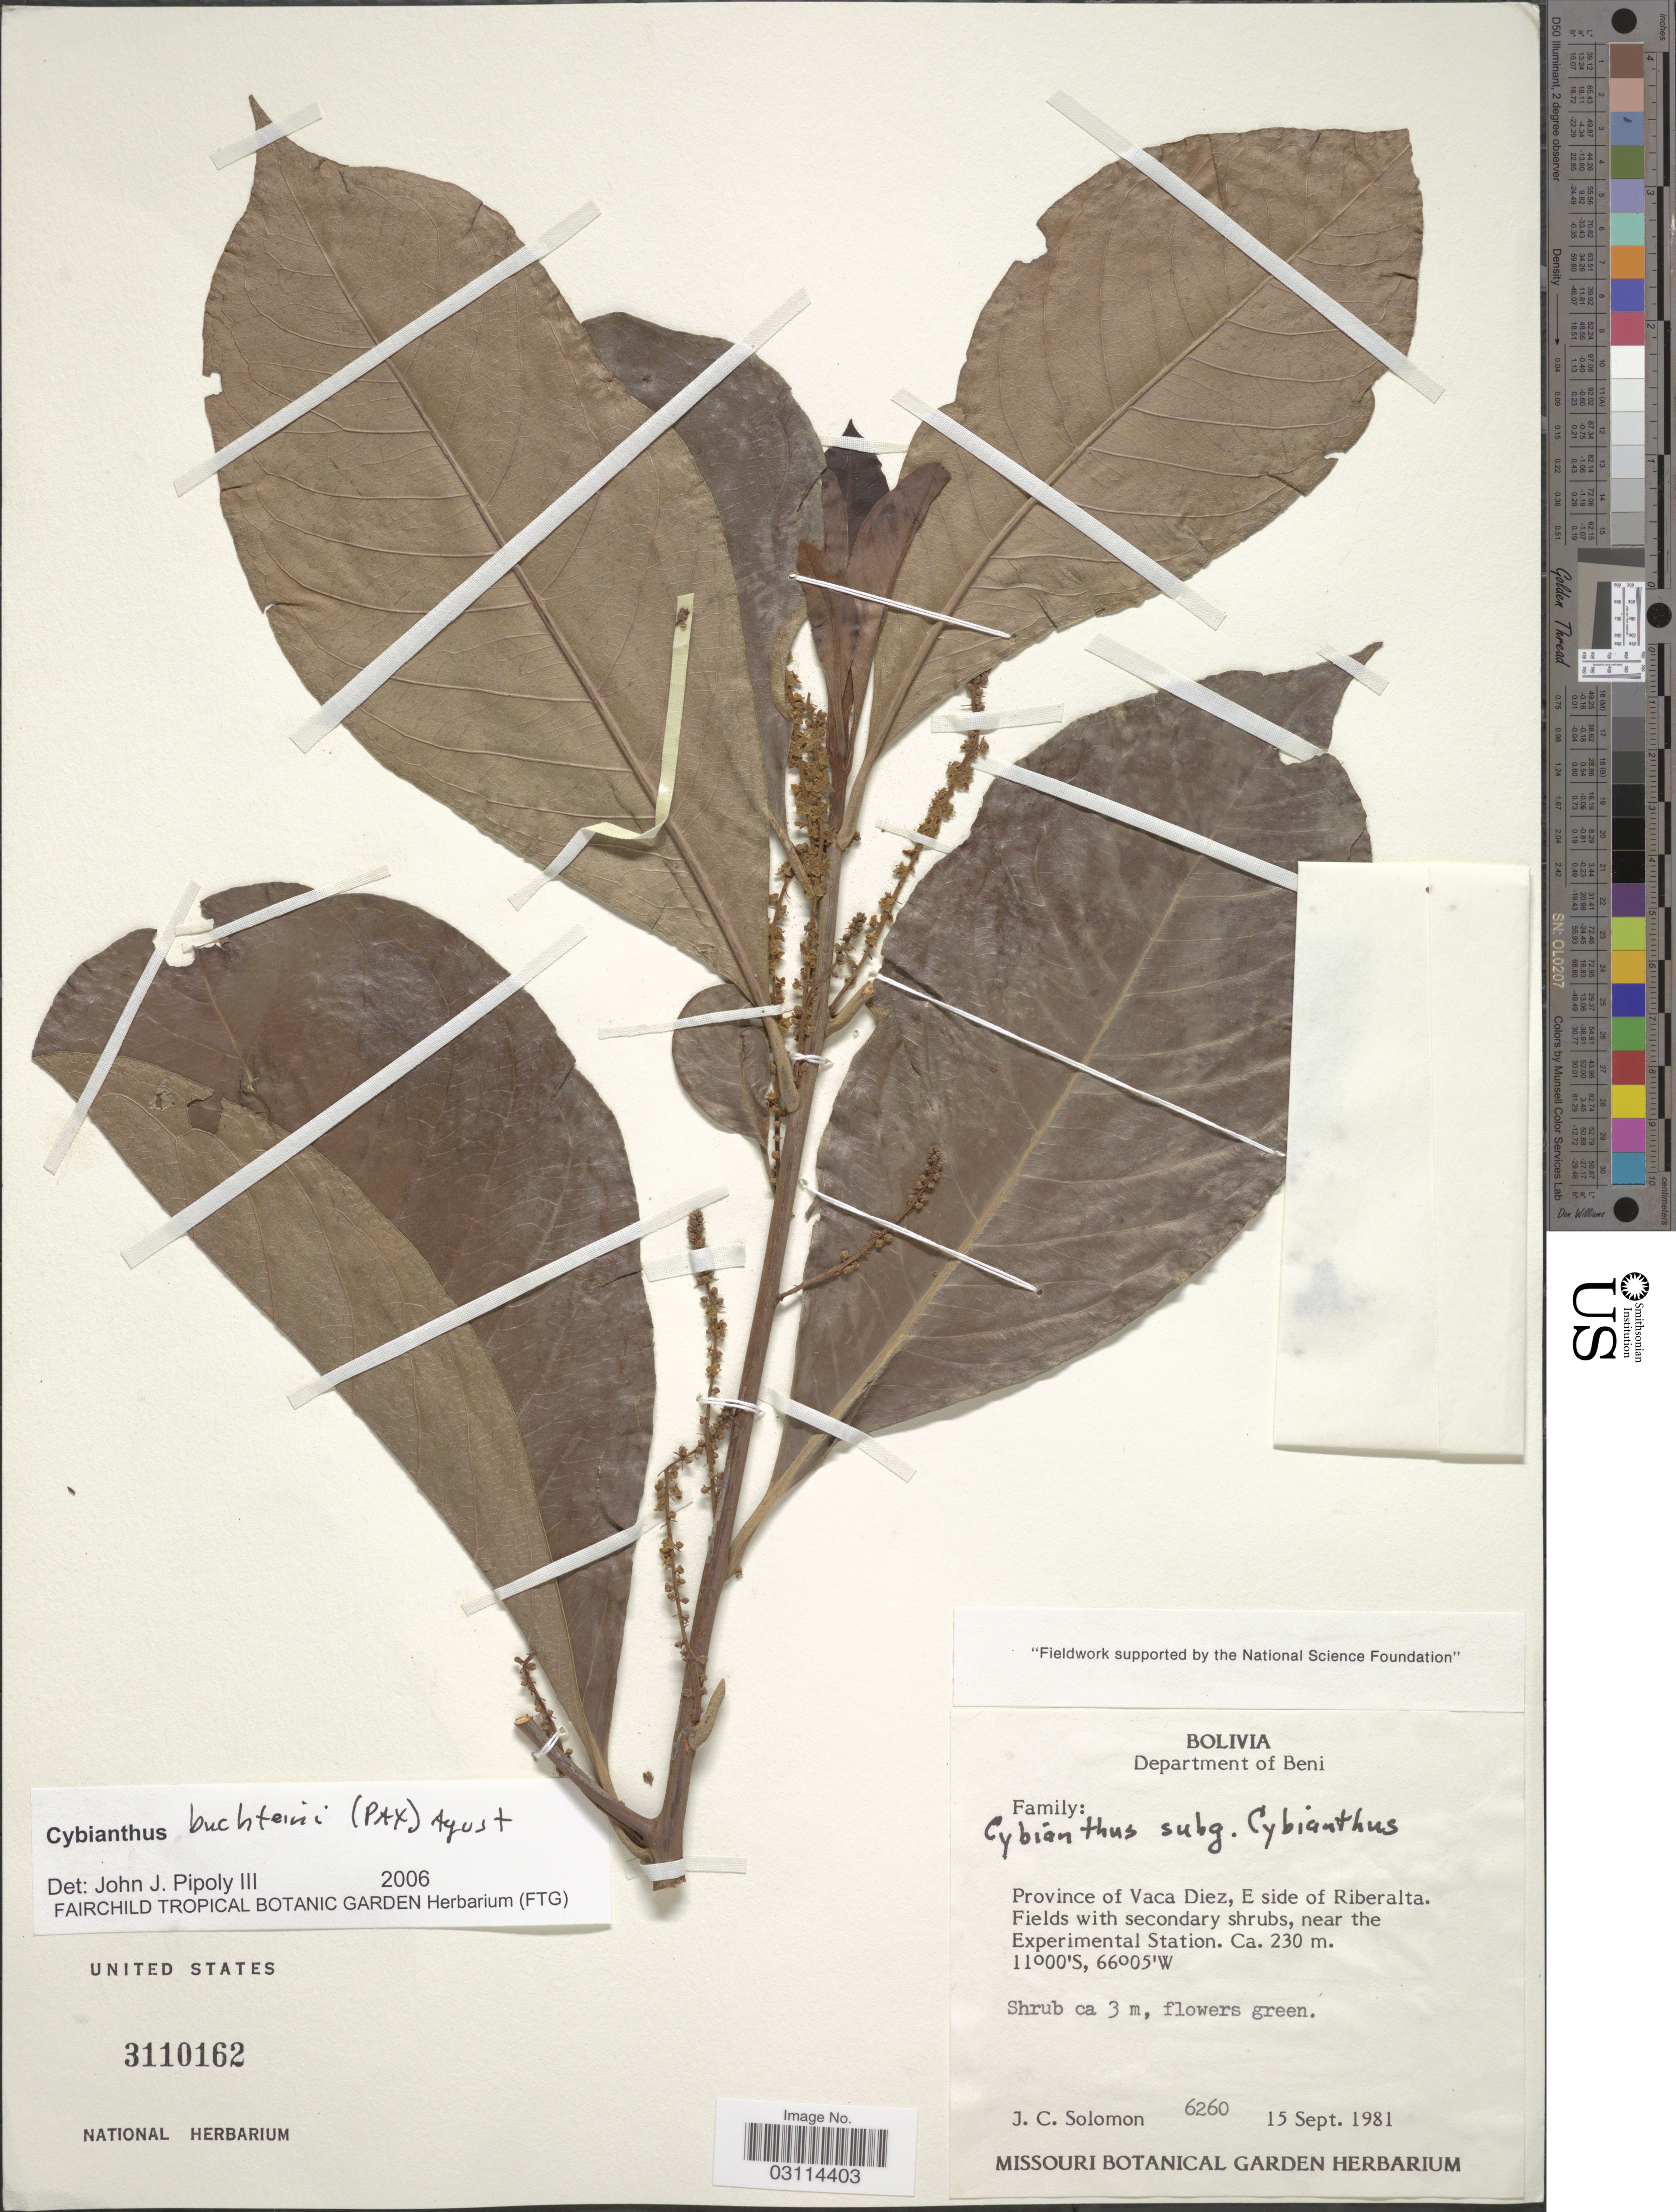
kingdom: Plantae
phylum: Tracheophyta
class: Magnoliopsida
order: Ericales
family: Primulaceae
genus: Cybianthus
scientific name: Cybianthus buchtienii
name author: (Pax) G. Agostini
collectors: J. C. Solomon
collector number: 6260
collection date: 1981-09-15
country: Bolivia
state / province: Beni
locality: Department of Beni. Province of Vaca Diez, E side of Riberalta. Fields with secondary shrubs, near the Experimental Station.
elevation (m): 230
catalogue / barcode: US 3110162